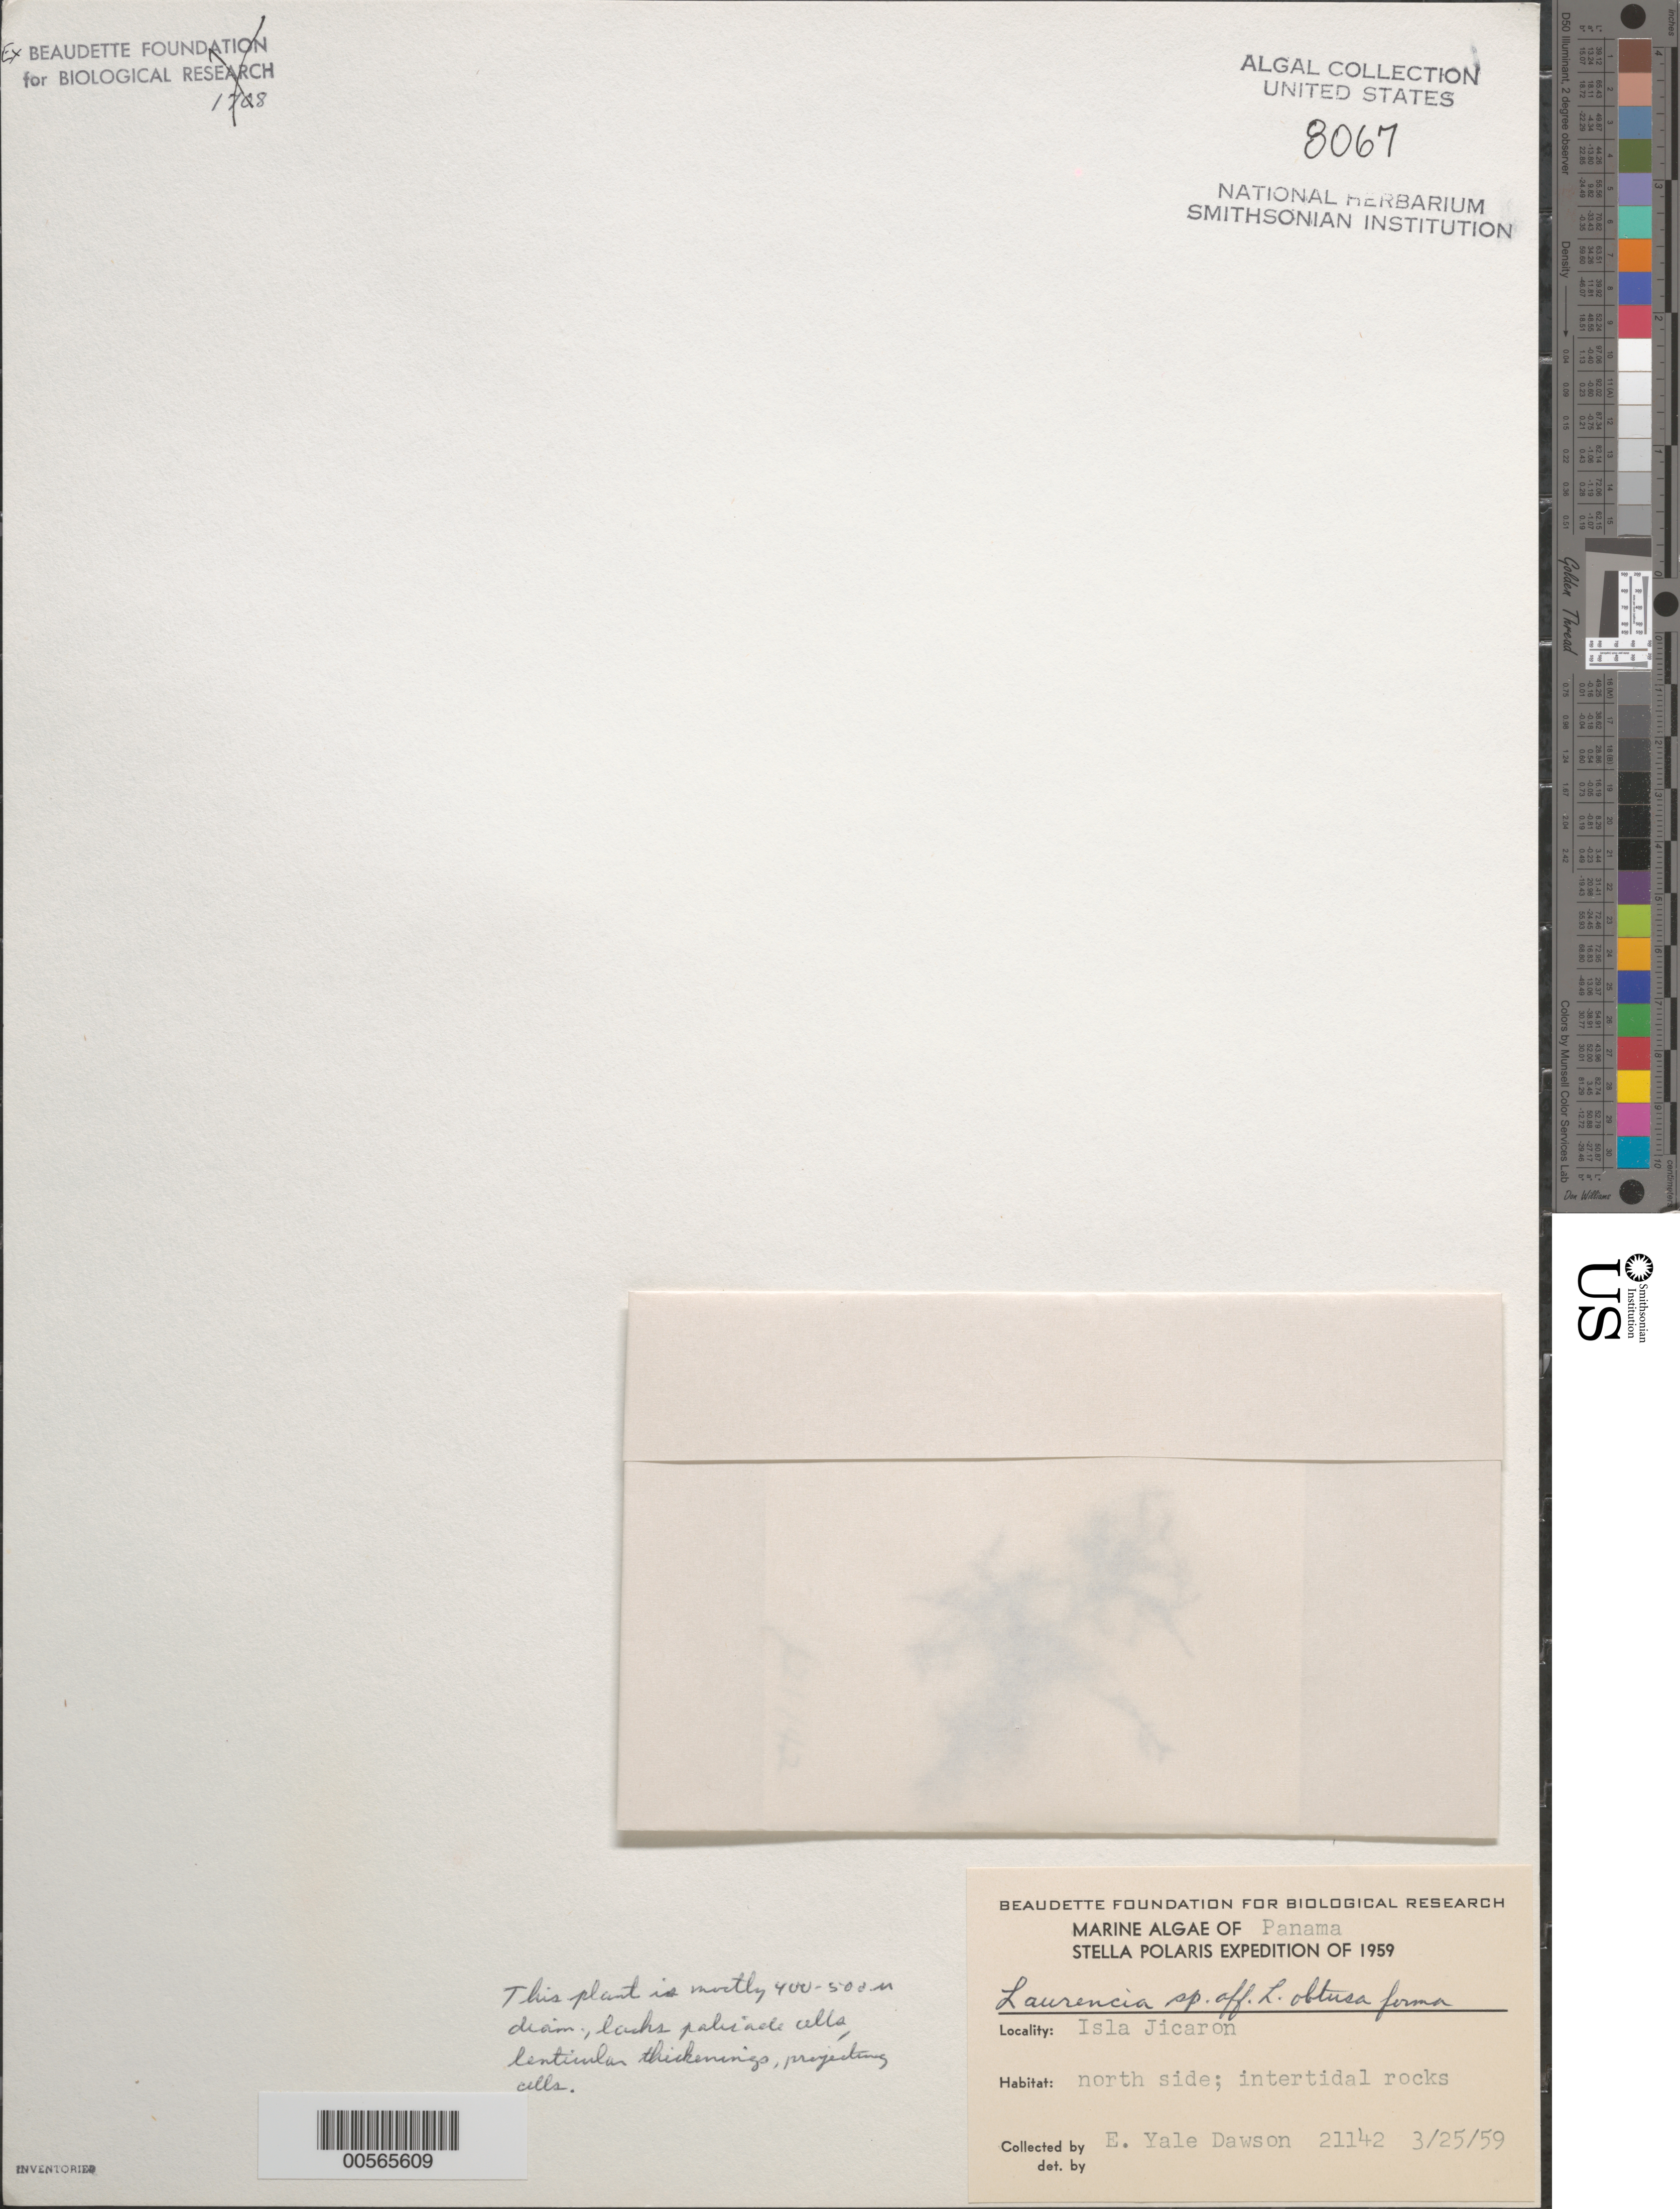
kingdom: Plantae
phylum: Rhodophyta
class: Florideophyceae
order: Ceramiales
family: Rhodomelaceae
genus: Laurencia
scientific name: Laurencia sp.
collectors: E. Y. Dawson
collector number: EYD 21142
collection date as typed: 25 Mar 1959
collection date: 1959-03-25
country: Panama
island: Jicarón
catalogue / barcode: US 8067